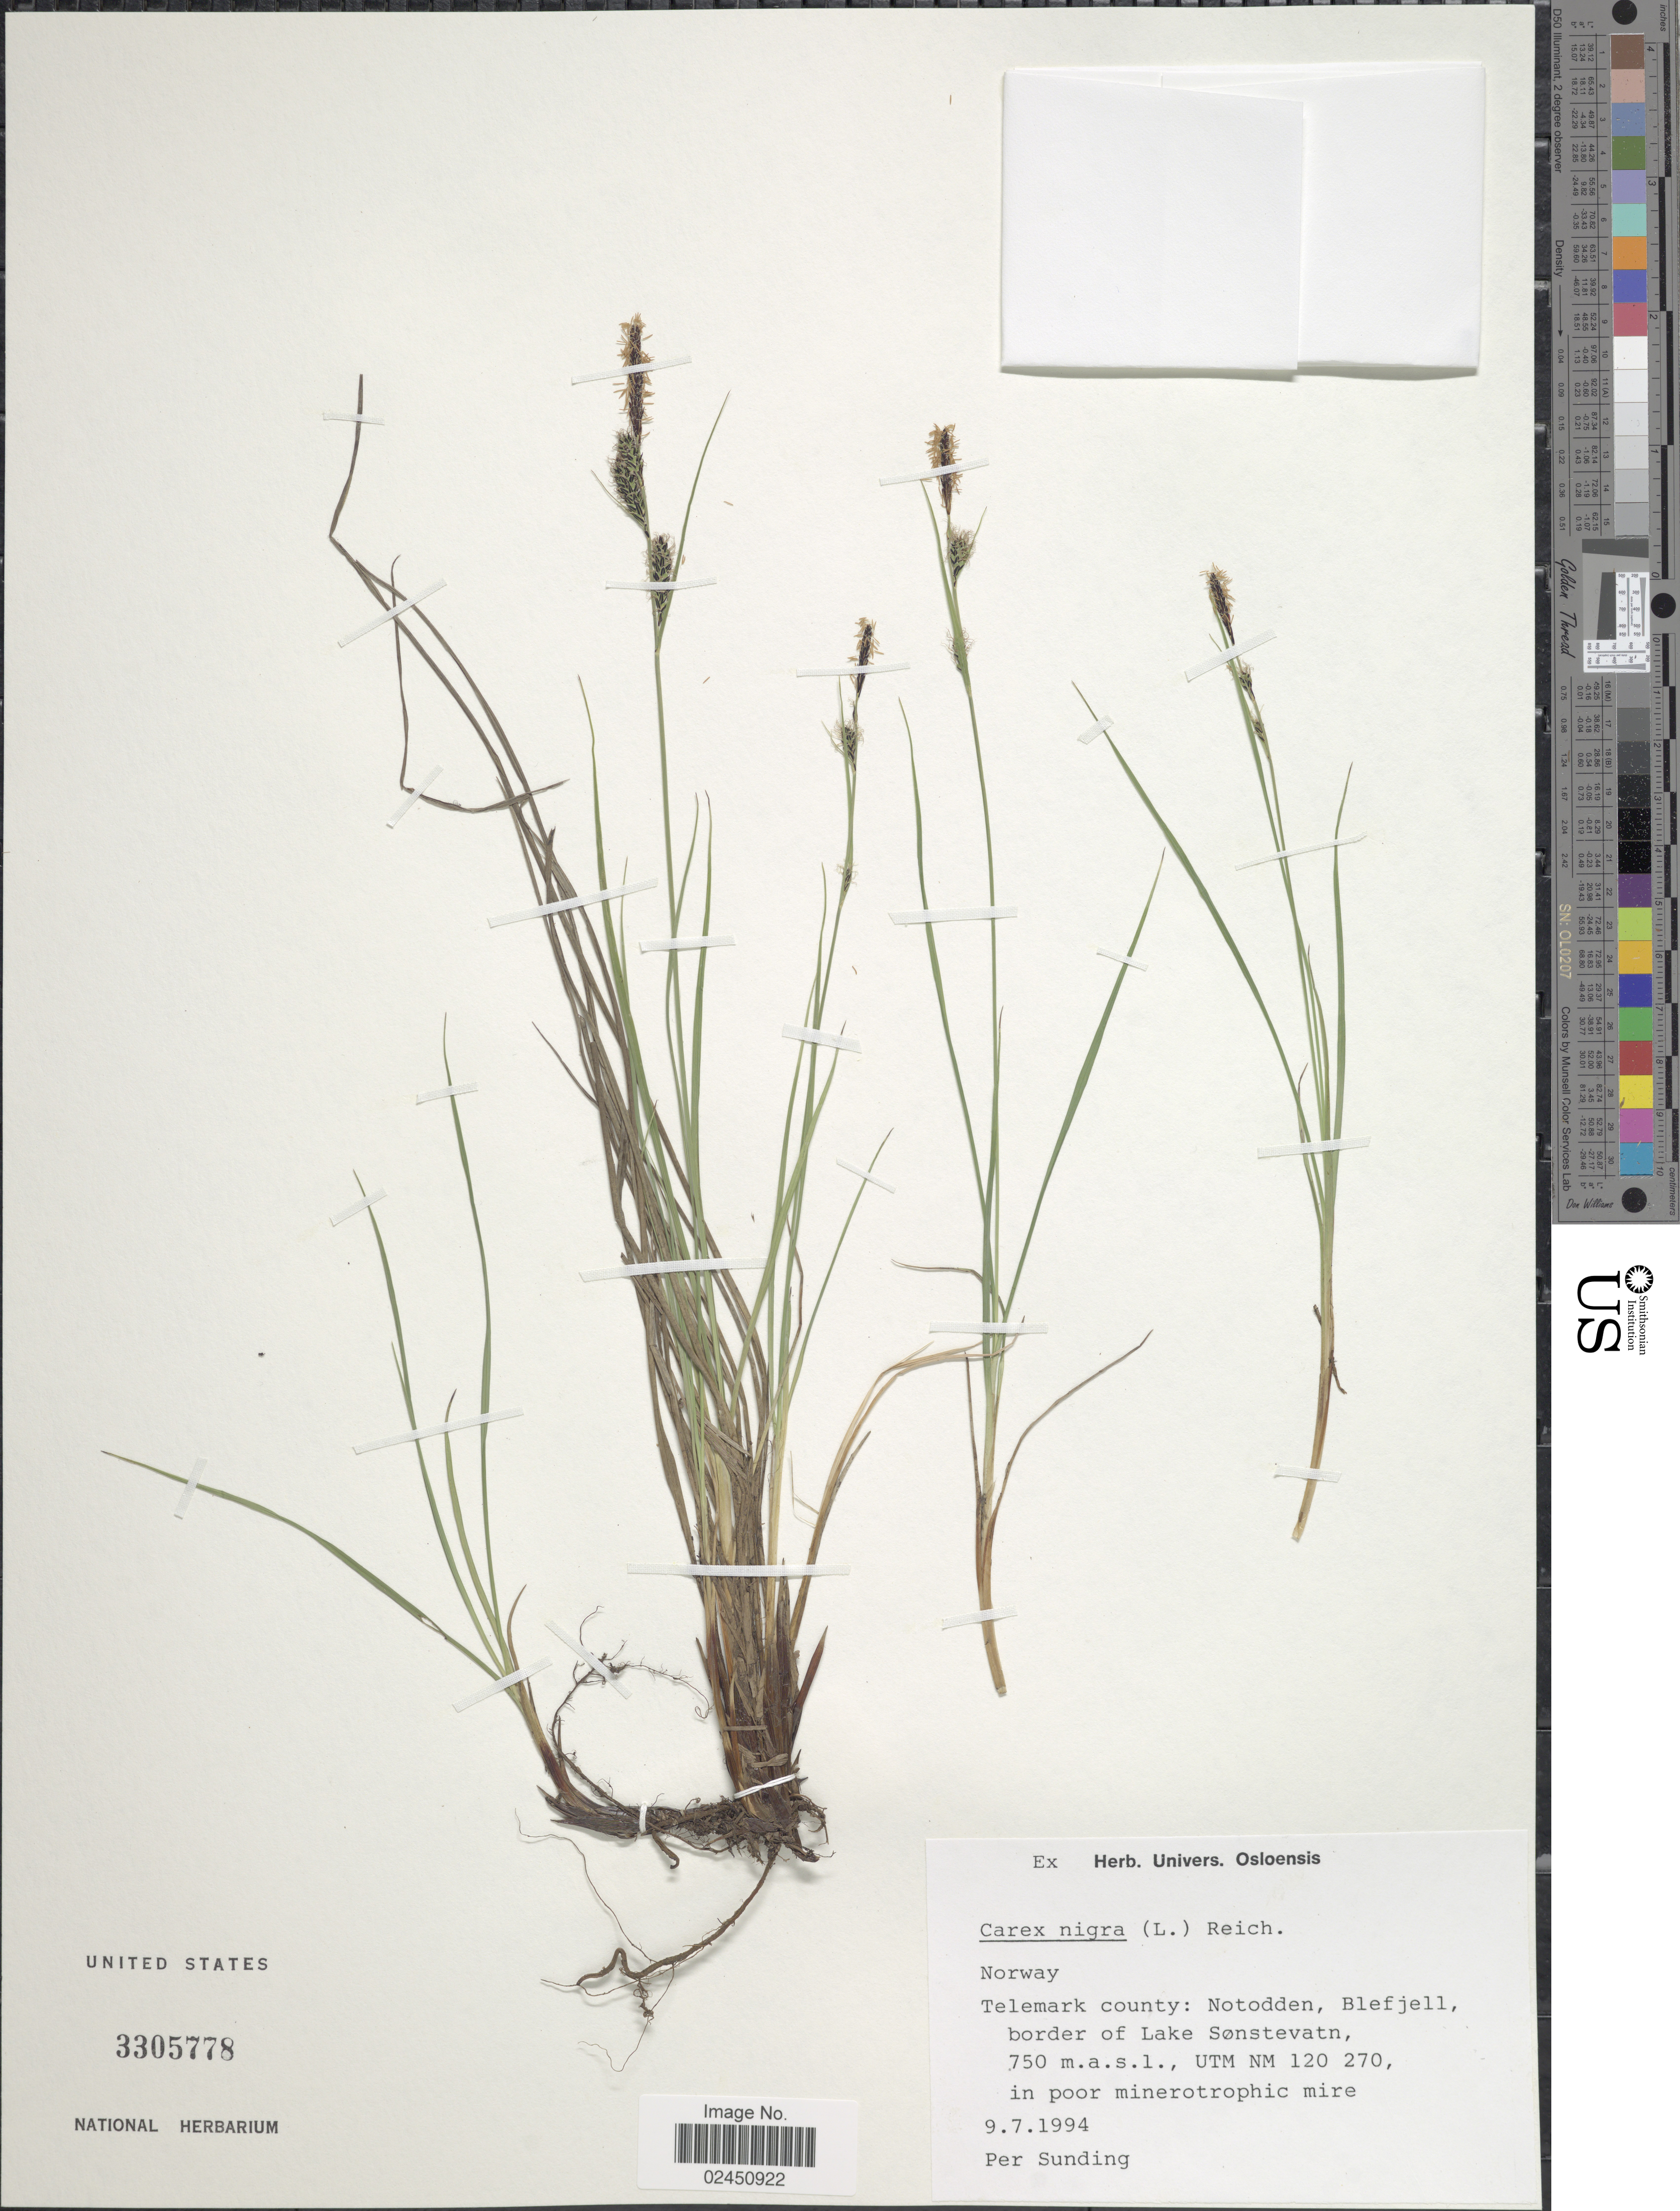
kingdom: Plantae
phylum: Tracheophyta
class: Liliopsida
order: Poales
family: Cyperaceae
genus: Carex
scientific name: Carex nigra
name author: (L.) Reichard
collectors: P. O. Sunding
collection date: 1994-07-09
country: Norway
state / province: Telemark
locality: Telemark county: Notodden, Blefjell, border of Lake Sonstevatn, UTM NM 120 270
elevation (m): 750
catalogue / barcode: US 3305778